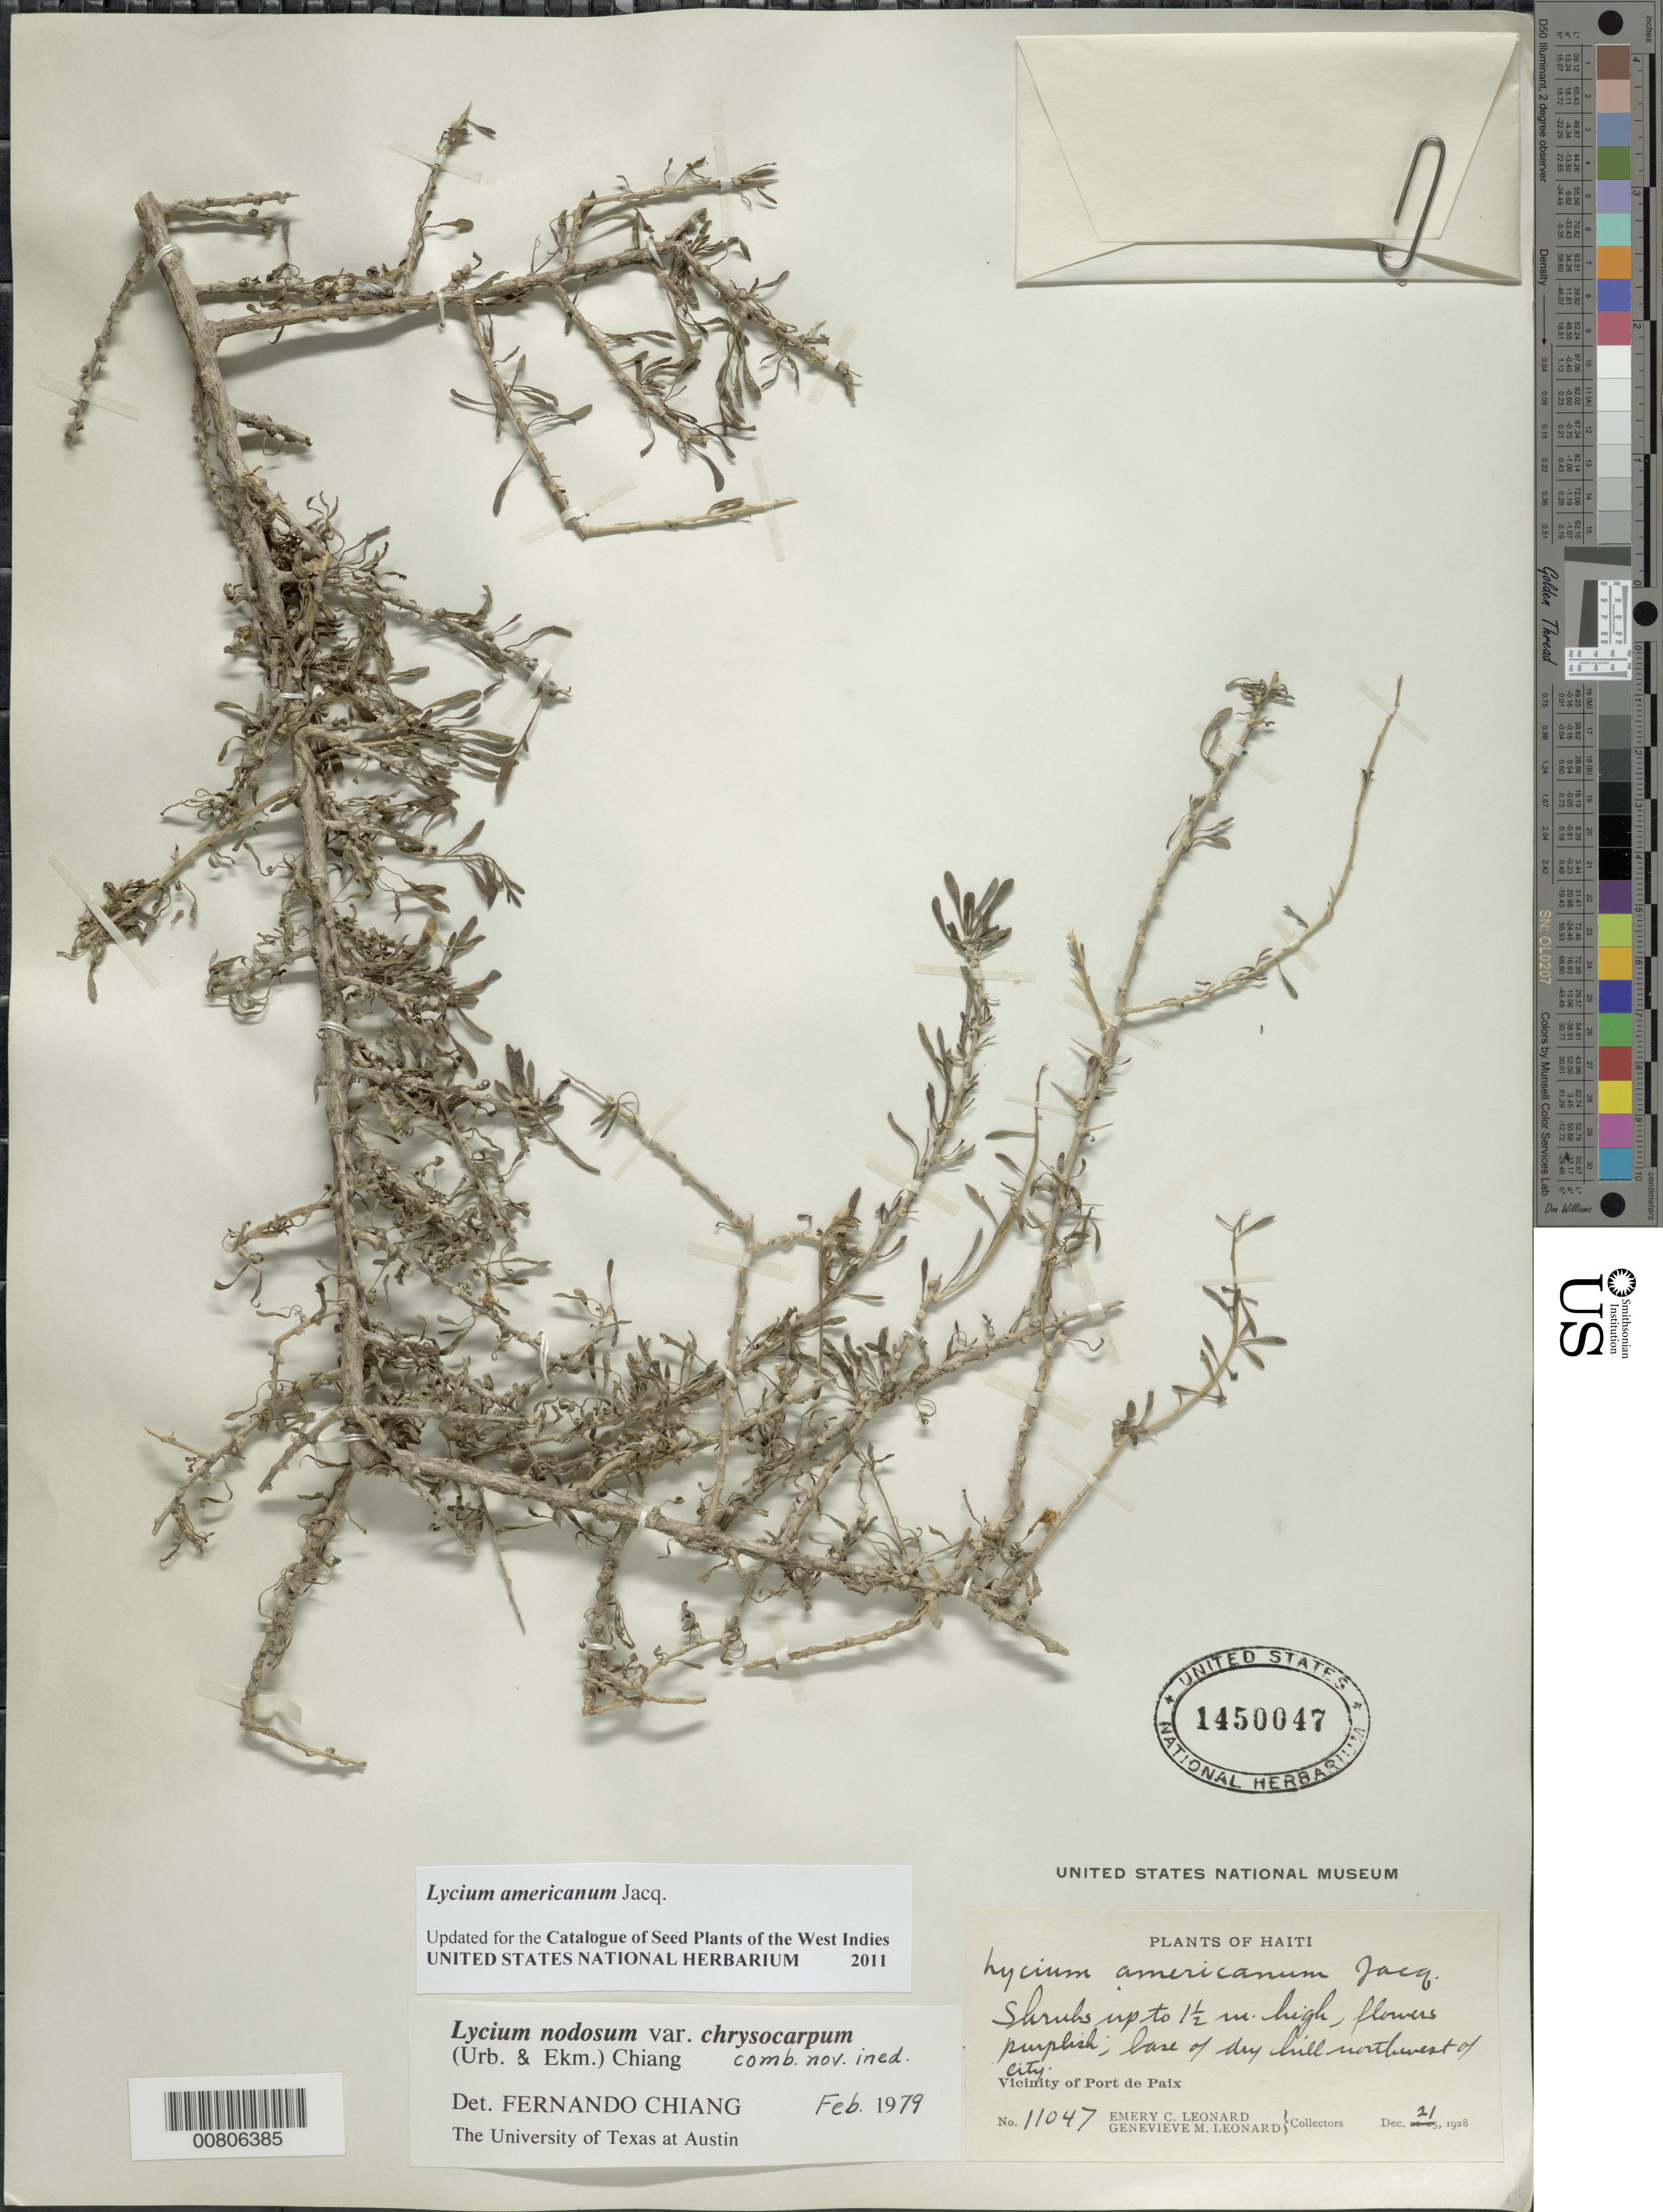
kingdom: Plantae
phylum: Tracheophyta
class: Magnoliopsida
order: Solanales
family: Solanaceae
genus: Lycium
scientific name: Lycium americanum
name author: Jacq.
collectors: E. C. Leonard & G. M. Leonard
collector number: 11047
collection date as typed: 21 Dec 1928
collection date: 1928-12-21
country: Haiti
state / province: Nord-Ouest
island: Hispaniola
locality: Vicinity of Port de Paix, NW of city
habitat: Base of dry hill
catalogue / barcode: US 1450047